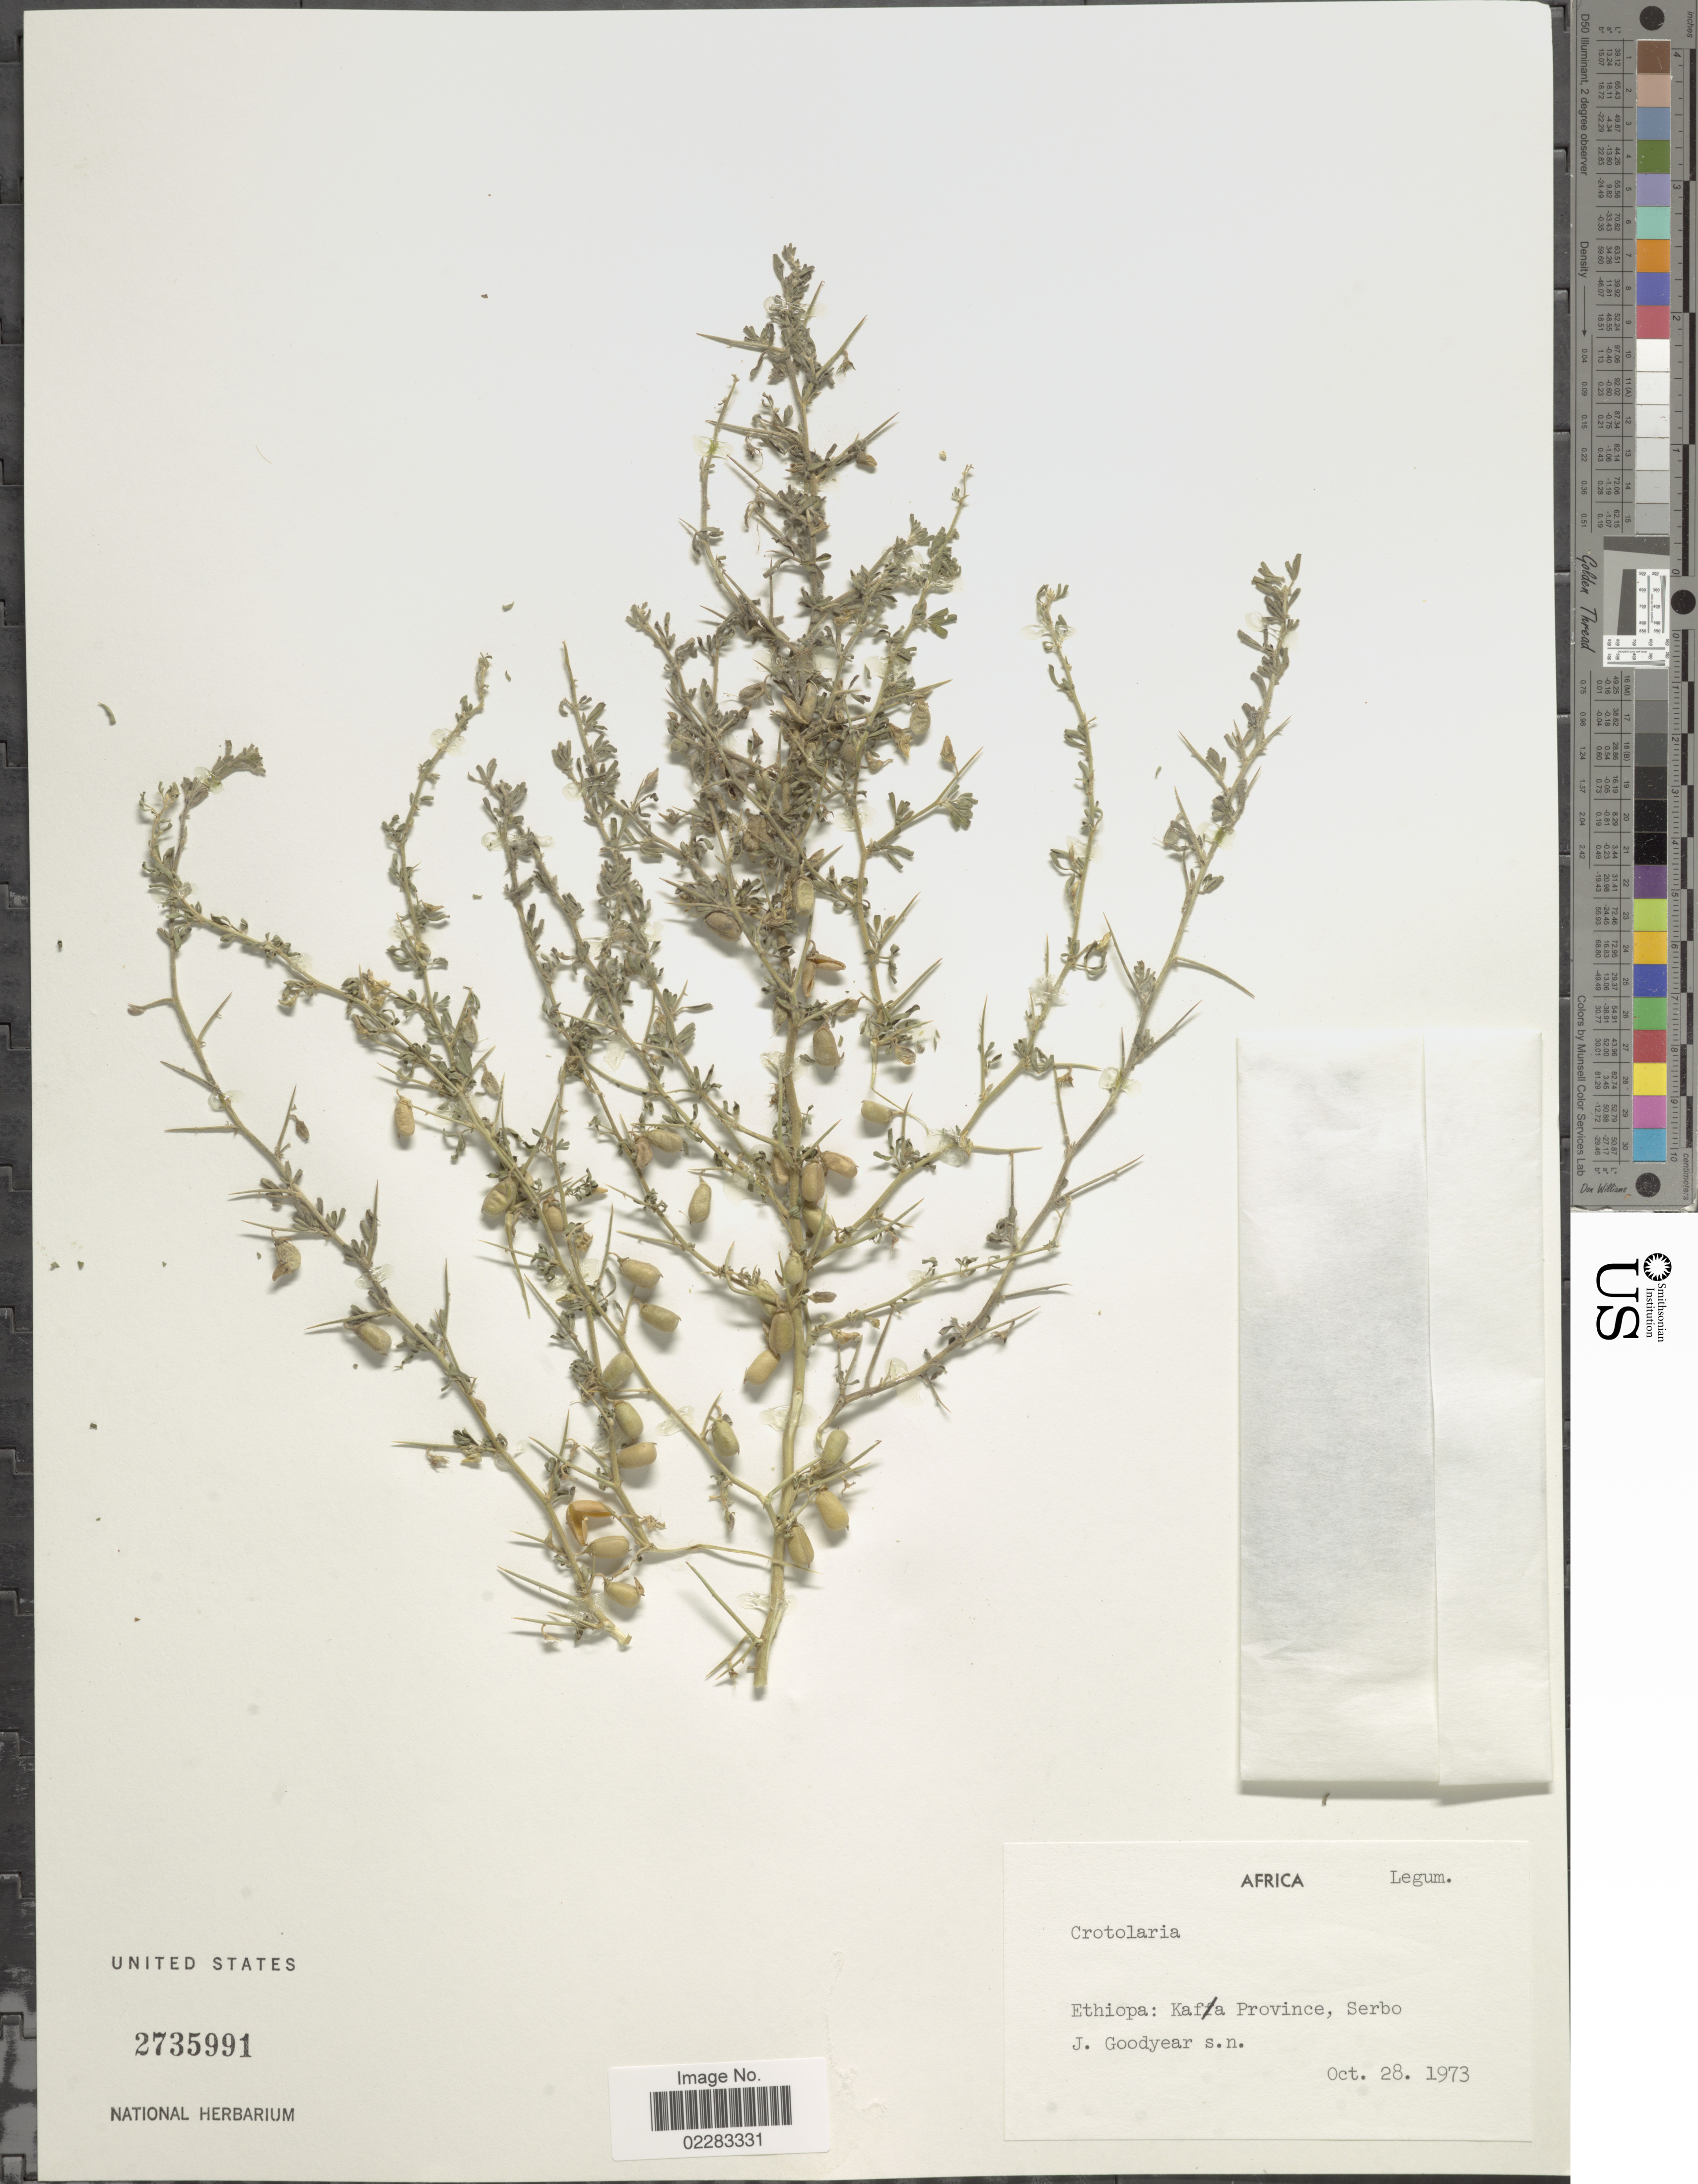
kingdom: Plantae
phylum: Tracheophyta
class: Magnoliopsida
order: Fabales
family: Fabaceae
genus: Crotalaria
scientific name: Crotalaria sp.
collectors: J. Goodyear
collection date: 1973-10-28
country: Ethiopia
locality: Kafa Province, Serbo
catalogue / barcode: US 2735991